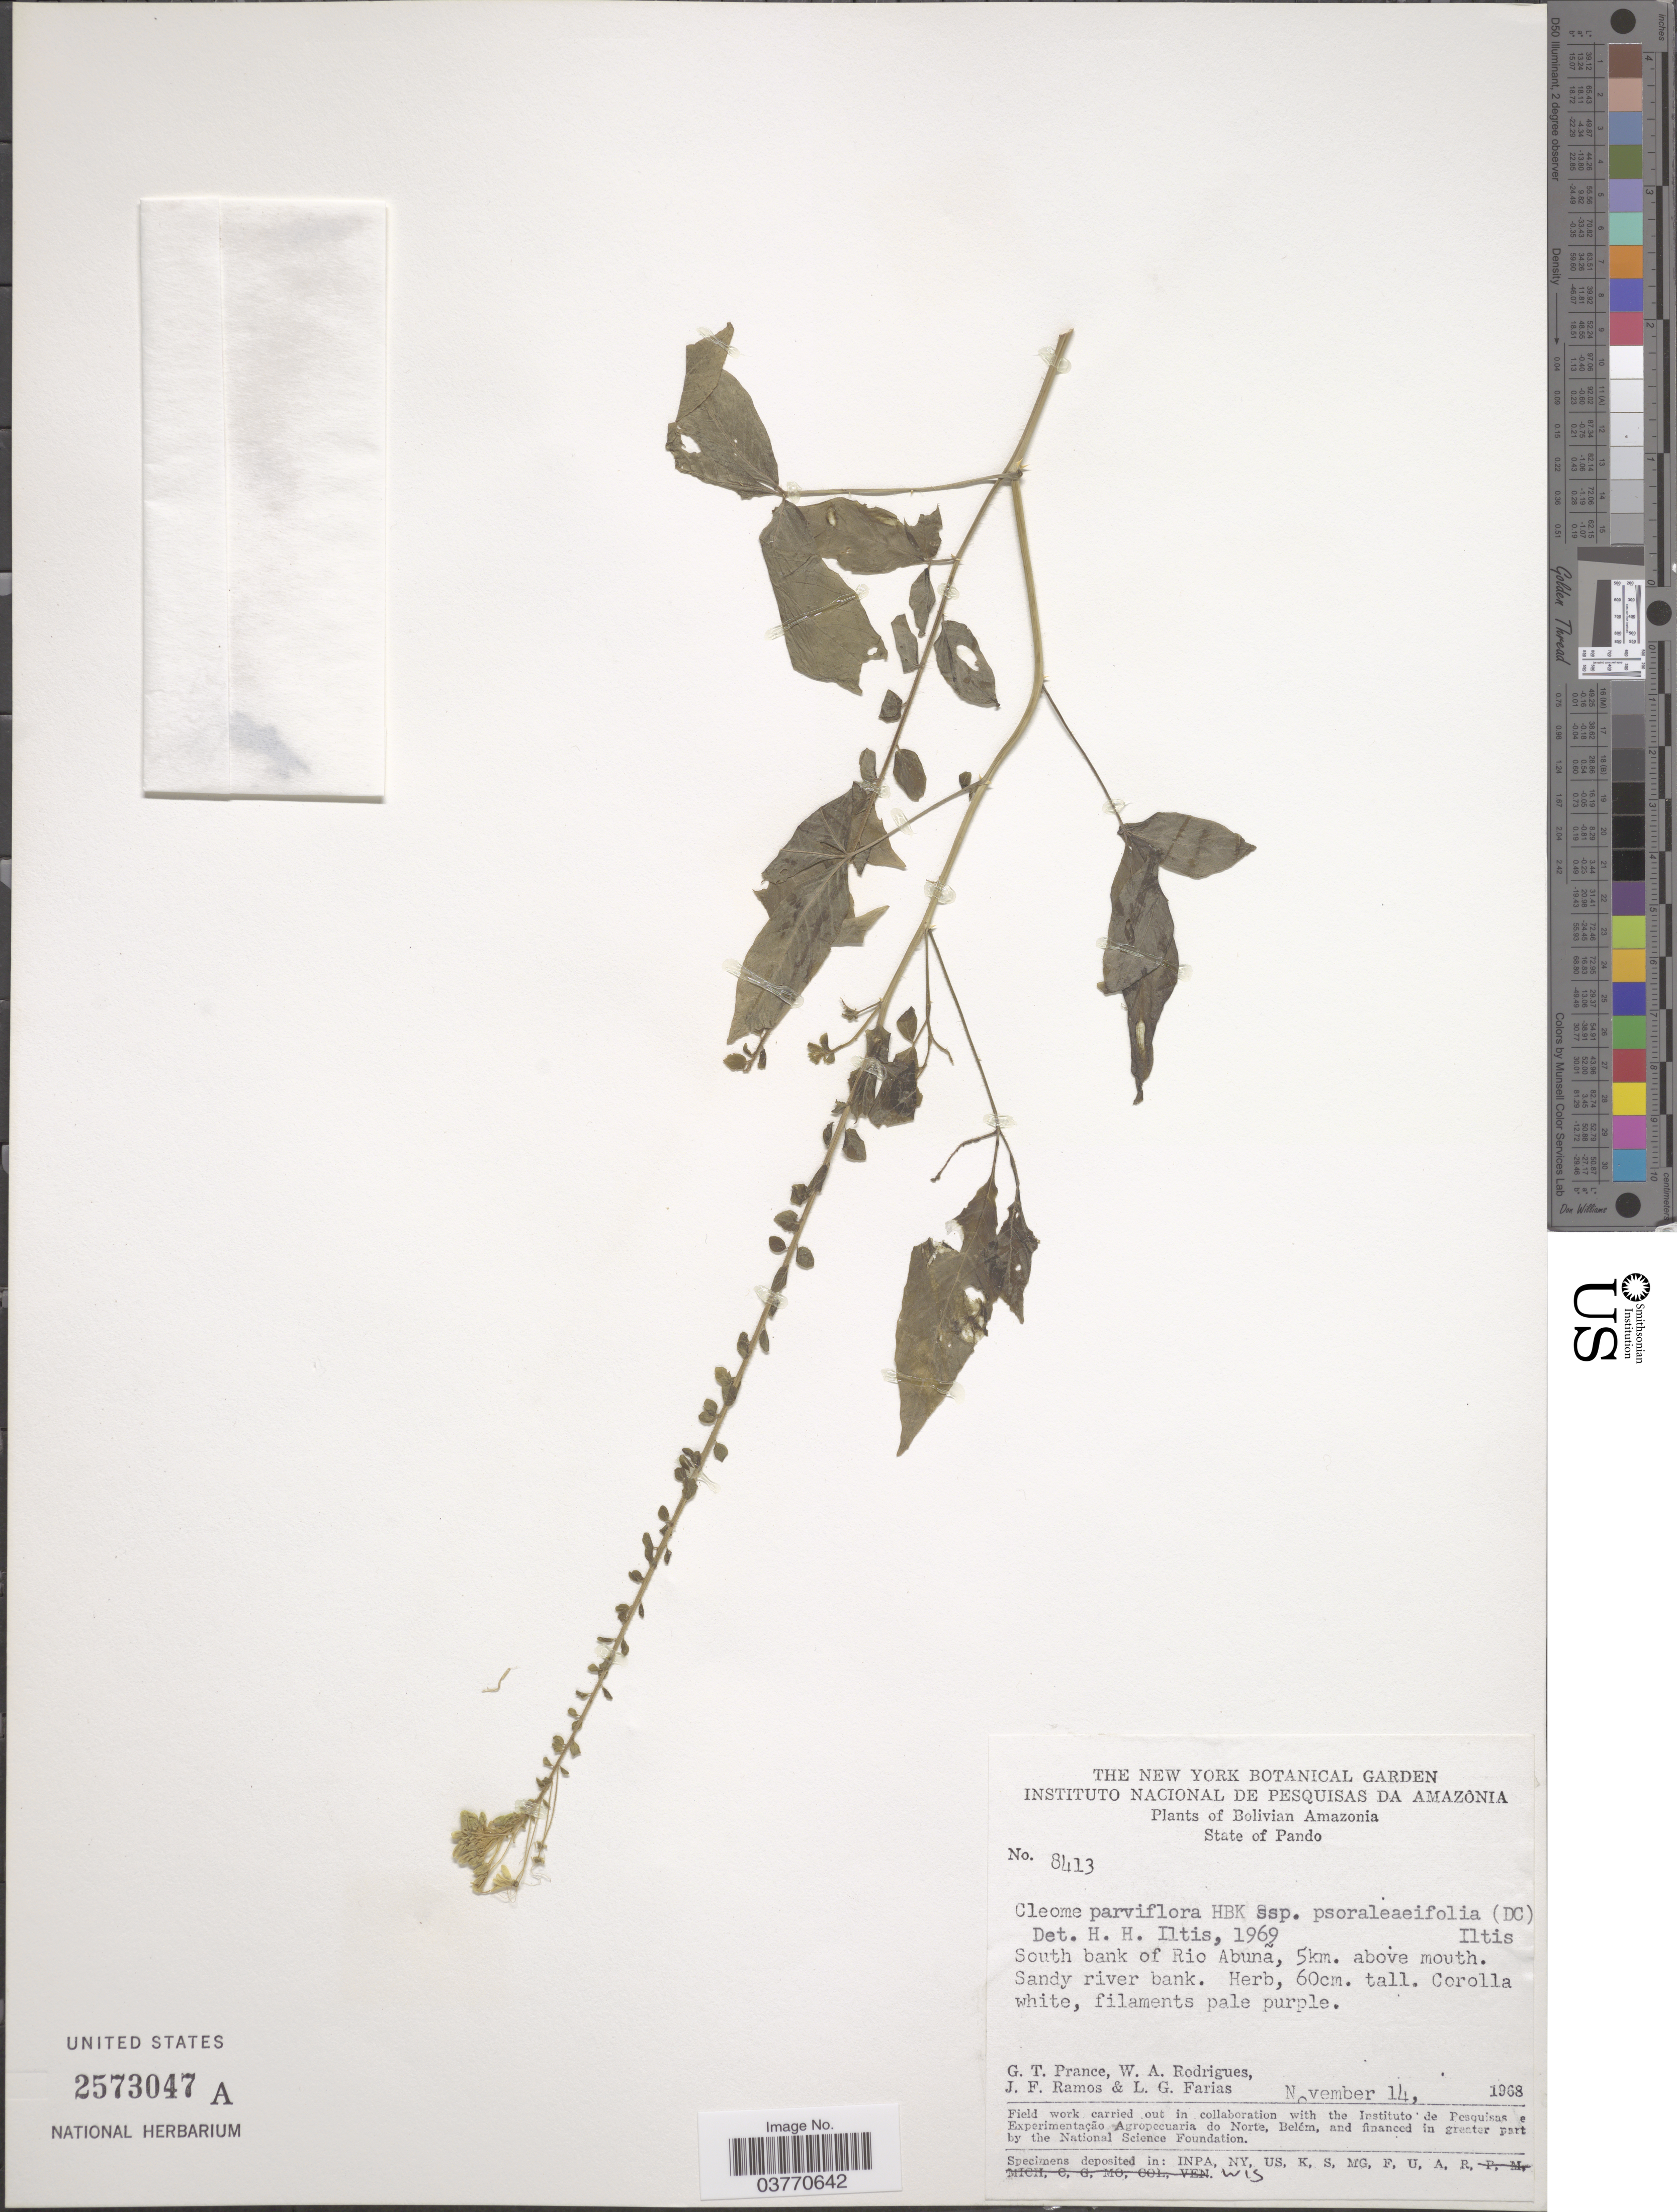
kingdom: Plantae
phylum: Tracheophyta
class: Magnoliopsida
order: Brassicales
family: Cleomaceae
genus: Tarenaya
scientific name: Tarenaya psoraleifolia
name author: (DC.) Soares Neto & Roalson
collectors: G. T. Prance, W. A. Rodrigues, J. F. Ramos & L. G. Farias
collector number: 8413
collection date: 1968-11-14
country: Bolivia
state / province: Pando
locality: Bolivian Amazonia. South bank of Rio Abuña, 5km. above mouth. Sandy river bank.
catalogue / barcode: US 2573047A